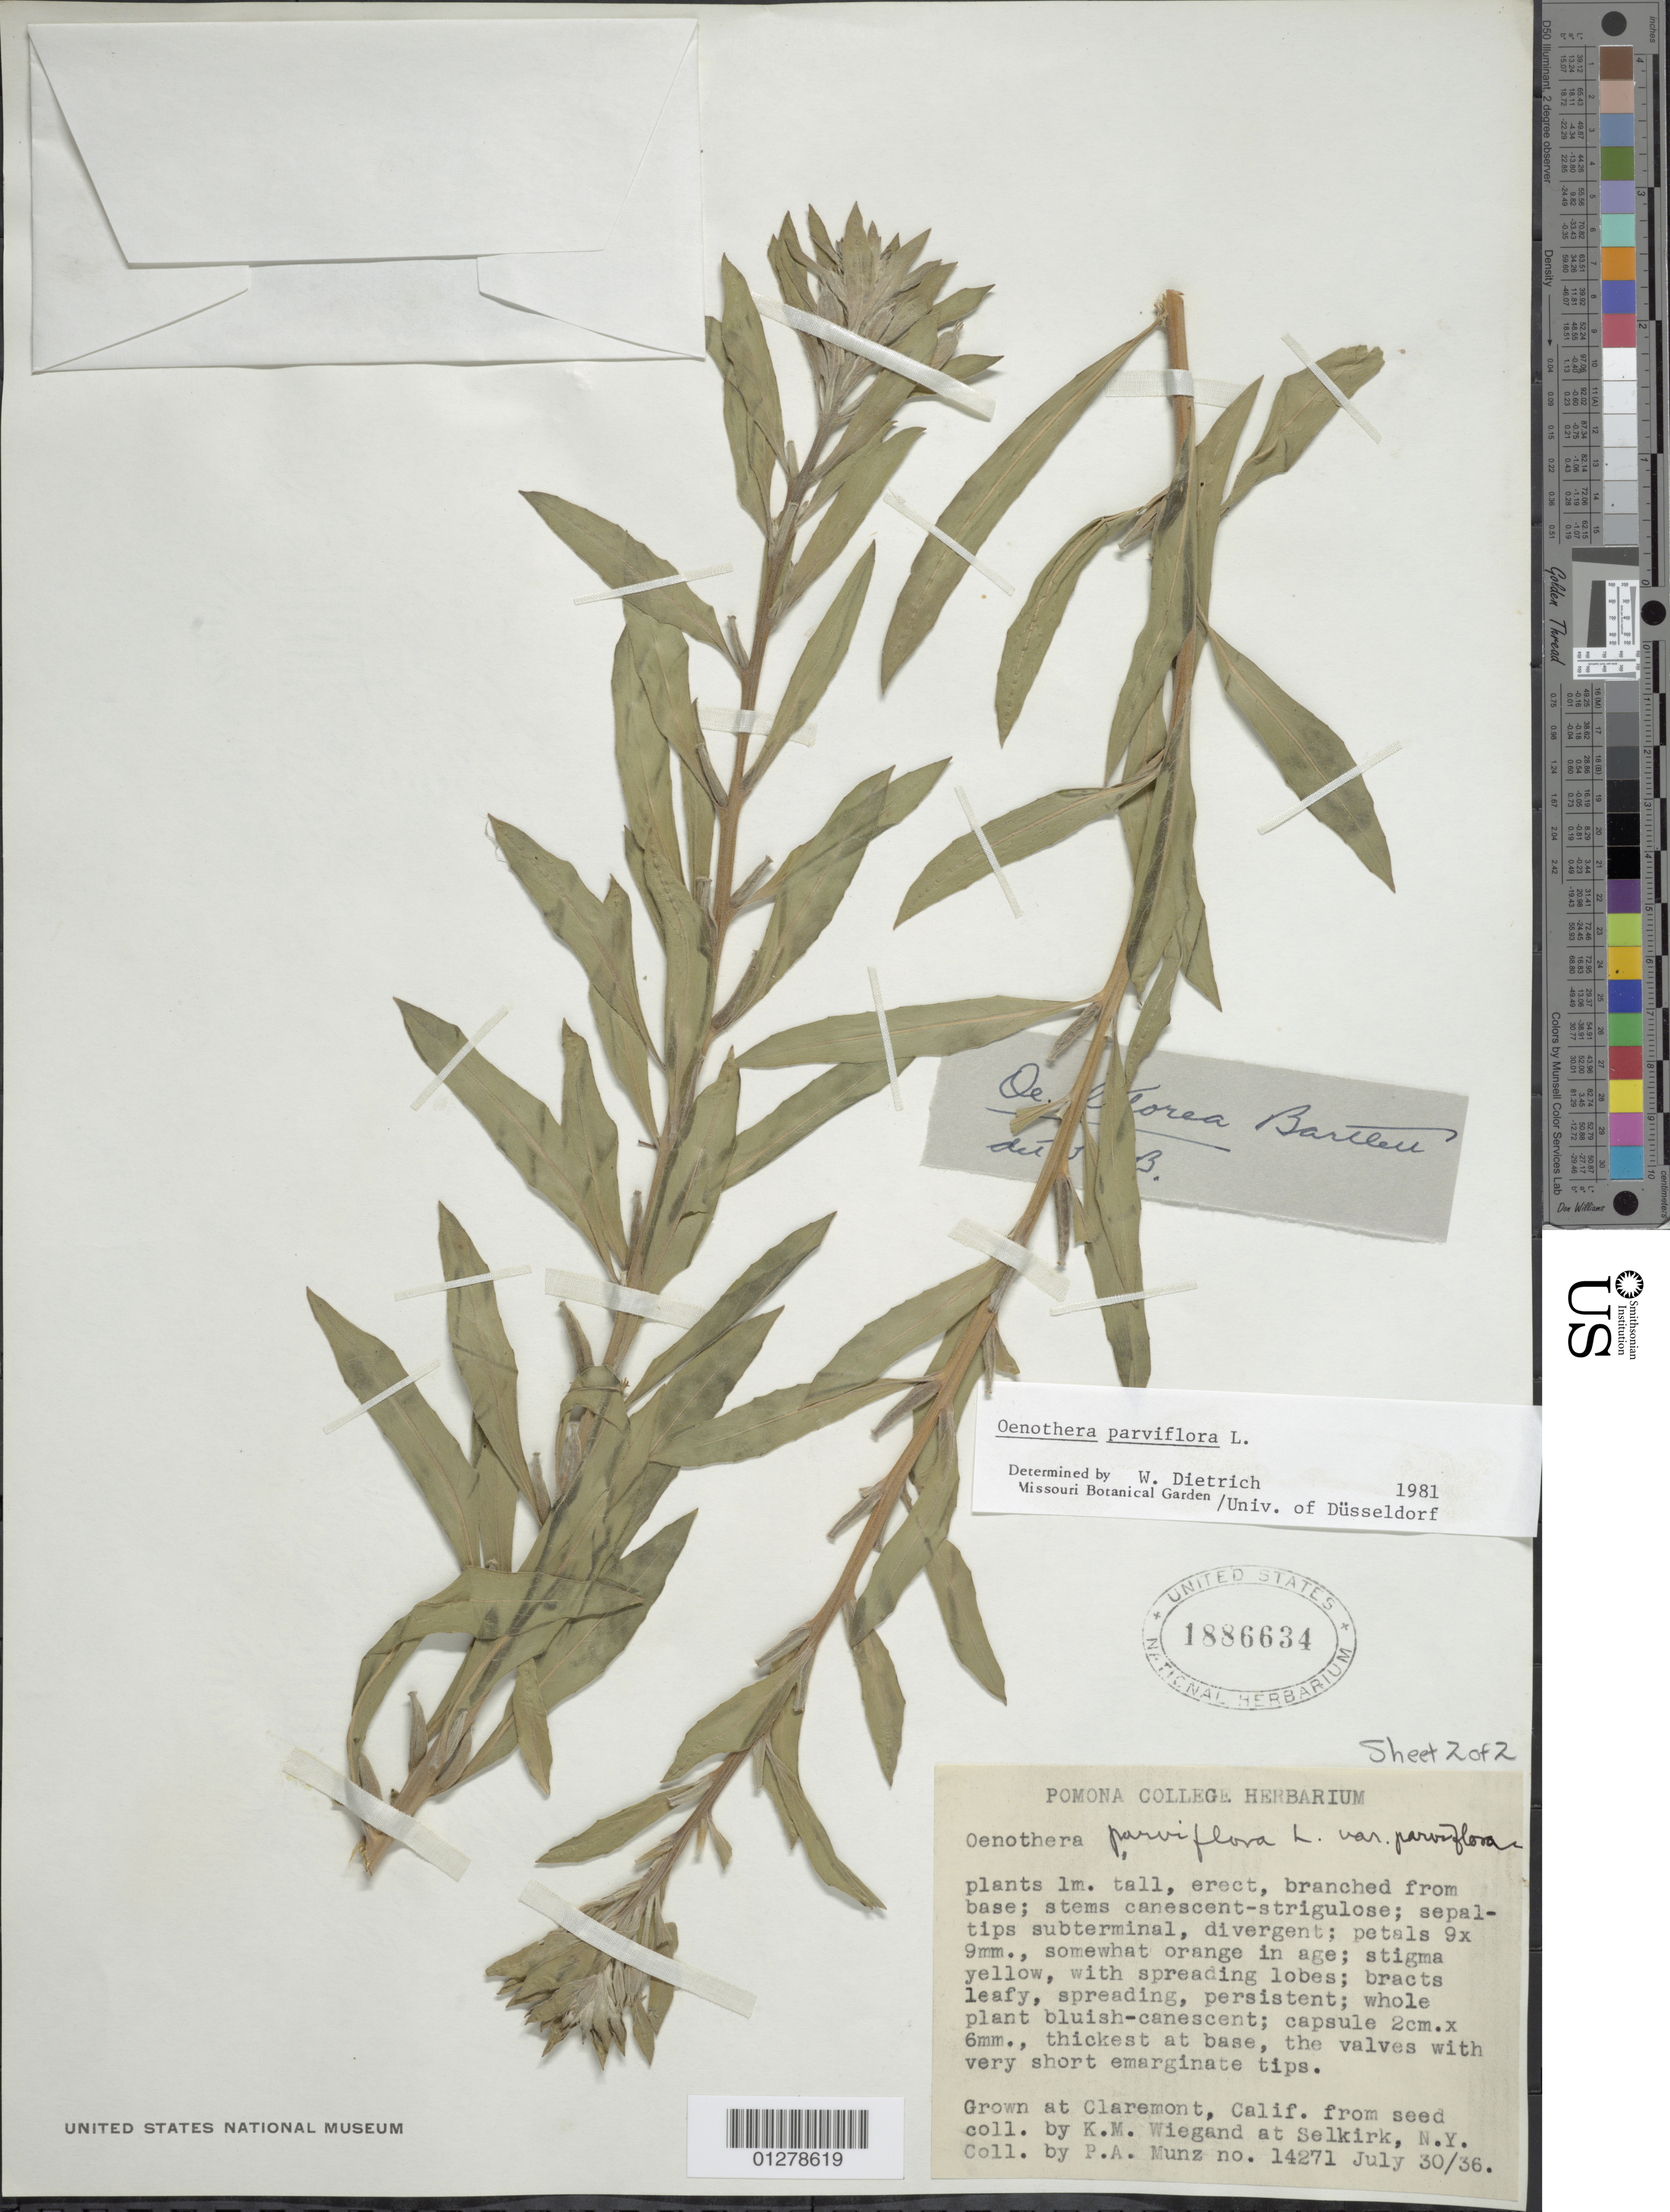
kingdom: Plantae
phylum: Tracheophyta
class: Magnoliopsida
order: Myrtales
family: Onagraceae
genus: Oenothera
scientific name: Oenothera parviflora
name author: L.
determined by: Dietrich, W.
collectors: P. A. Munz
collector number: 14271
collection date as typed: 30 Jul 1936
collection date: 1936-07-30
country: United States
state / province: California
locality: Claremont, Pomona College Herbarium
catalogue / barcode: US 1886634